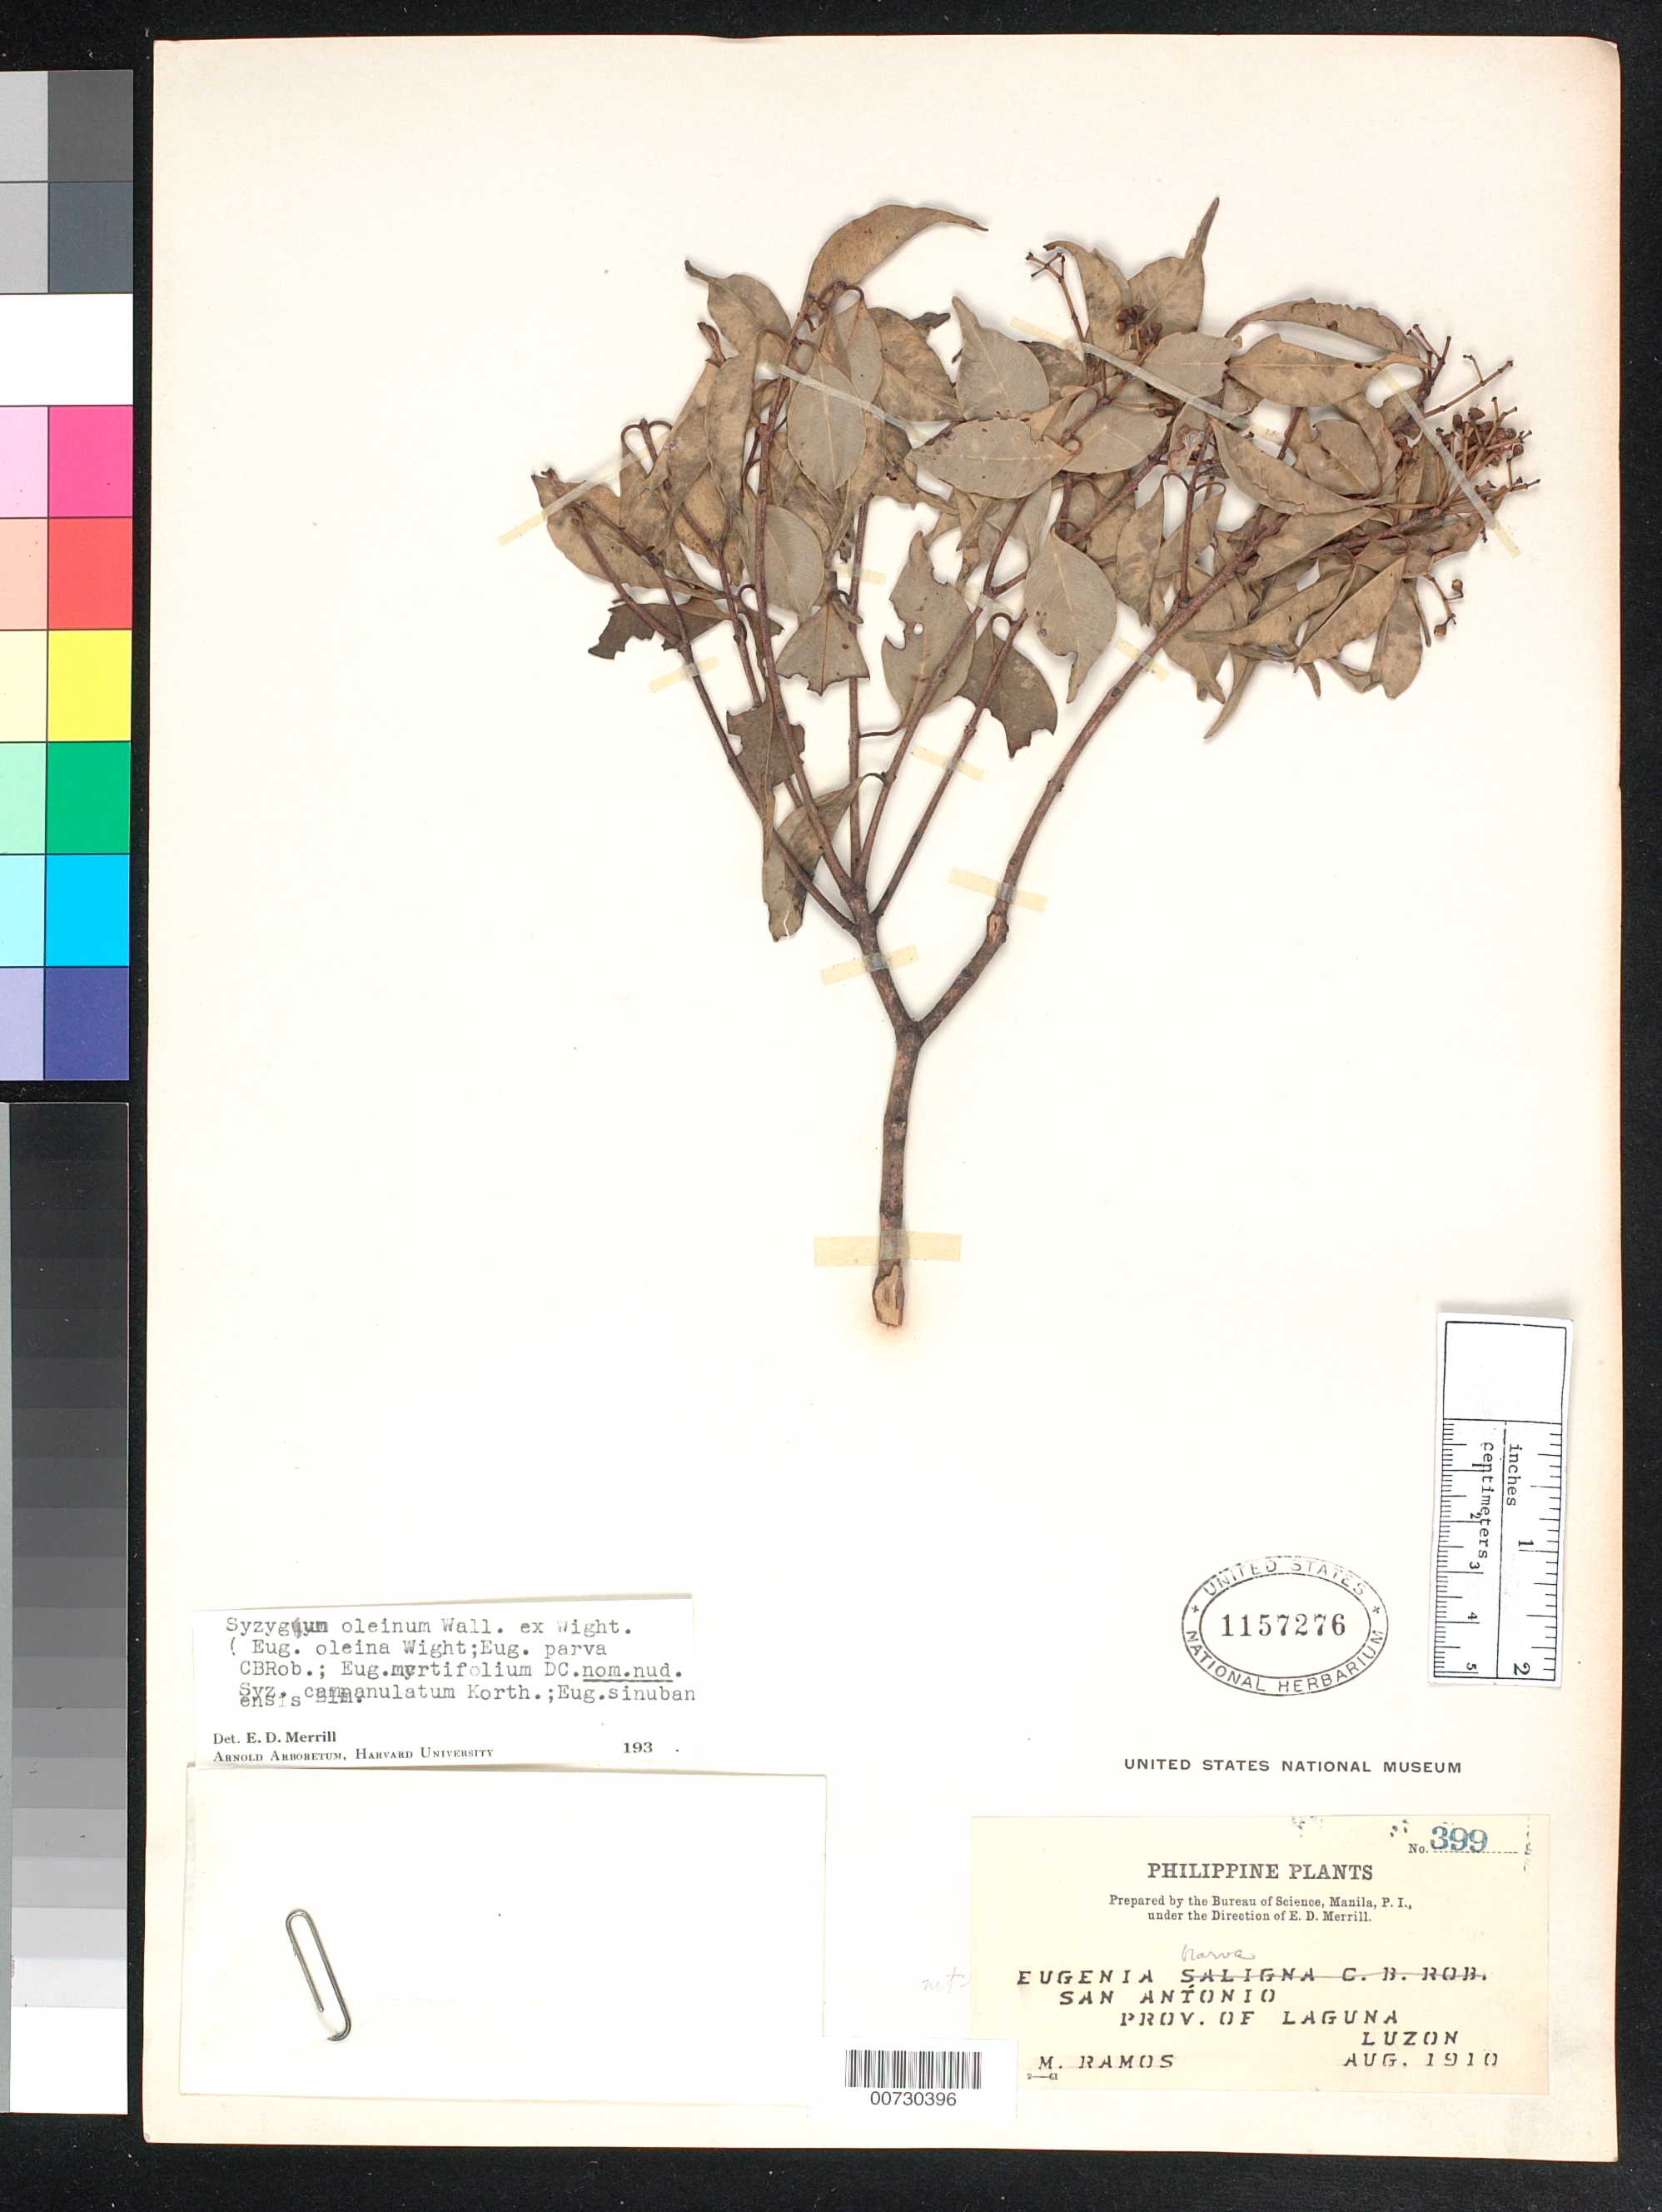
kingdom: Plantae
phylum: Tracheophyta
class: Magnoliopsida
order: Myrtales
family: Myrtaceae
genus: Syzygium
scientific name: Syzygium oleinum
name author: Wall. ex Walp.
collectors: M. Ramos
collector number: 399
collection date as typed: Aug 1910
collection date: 1910-08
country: Philippines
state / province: Calabarzon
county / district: Laguna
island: Luzon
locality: San Antonio.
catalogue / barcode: US 1157276